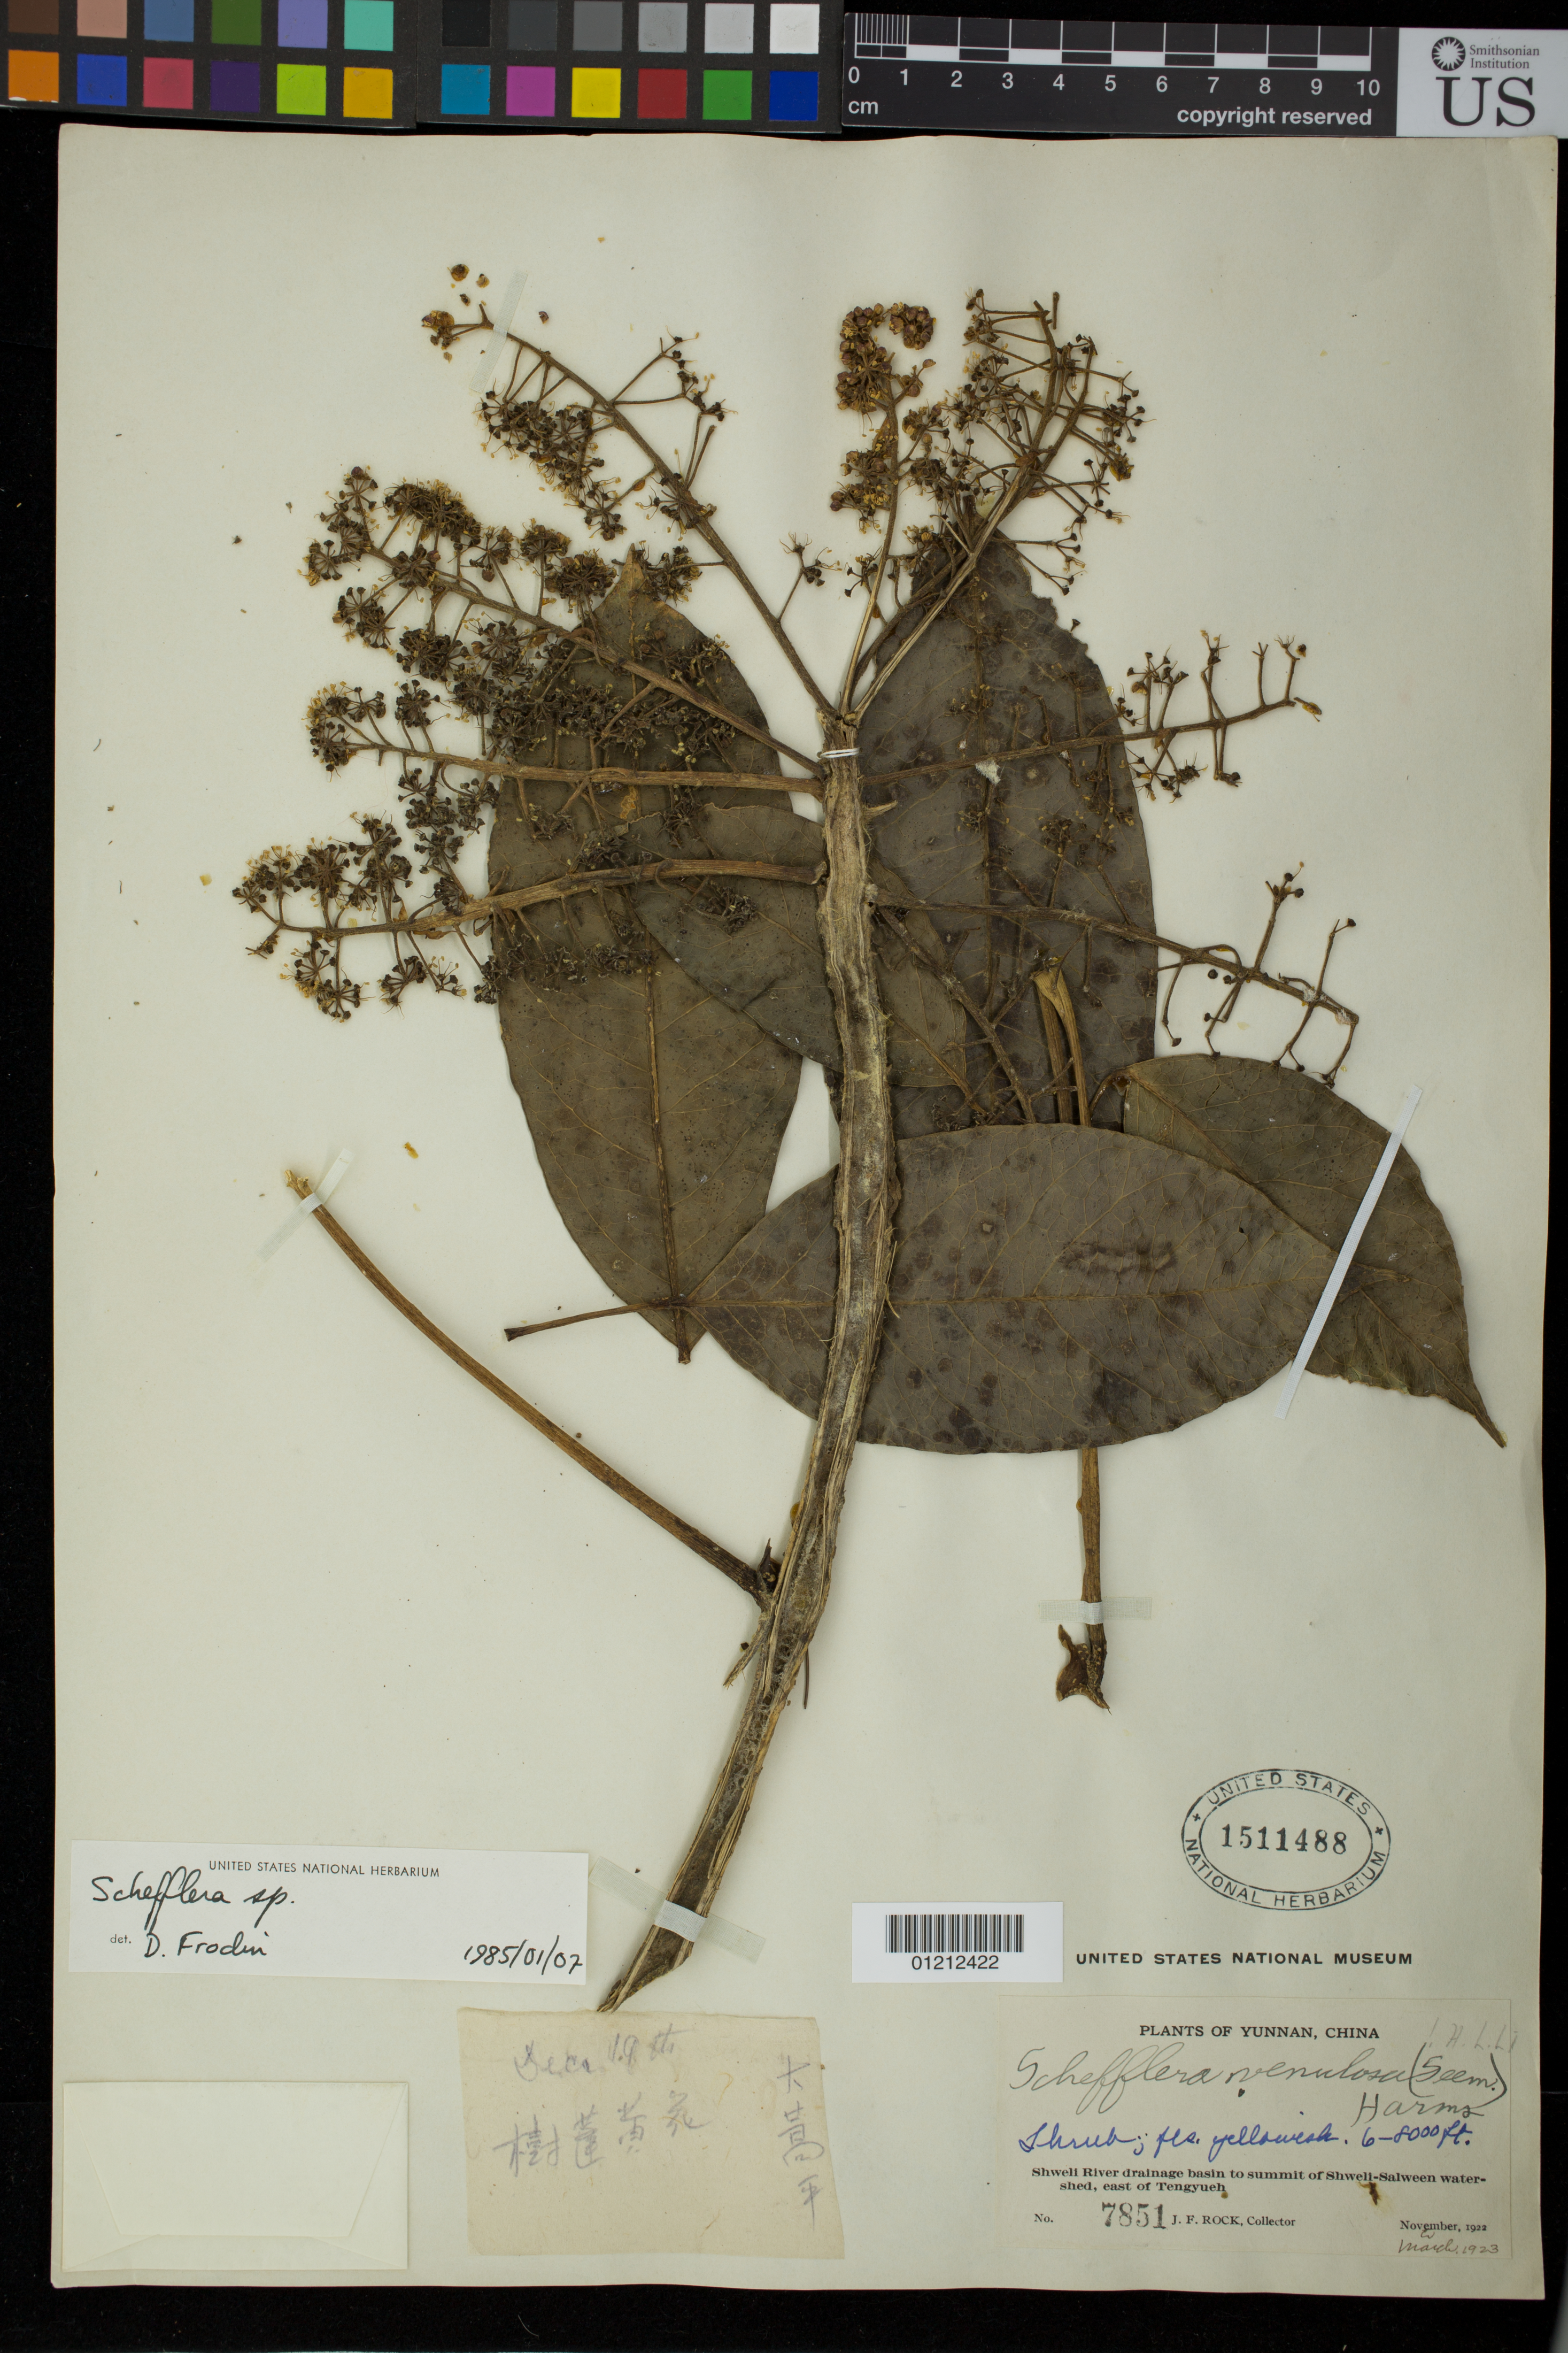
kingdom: Plantae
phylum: Tracheophyta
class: Magnoliopsida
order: Apiales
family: Araliaceae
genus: Schefflera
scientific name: Schefflera sp.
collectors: J. Rock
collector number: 7851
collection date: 1922-11/1923-03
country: China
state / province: Yunnan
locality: Shweli River drainage basin to summit of Shweli-Salween watershed, east of Tengyueh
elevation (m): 1829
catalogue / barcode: US 1511488